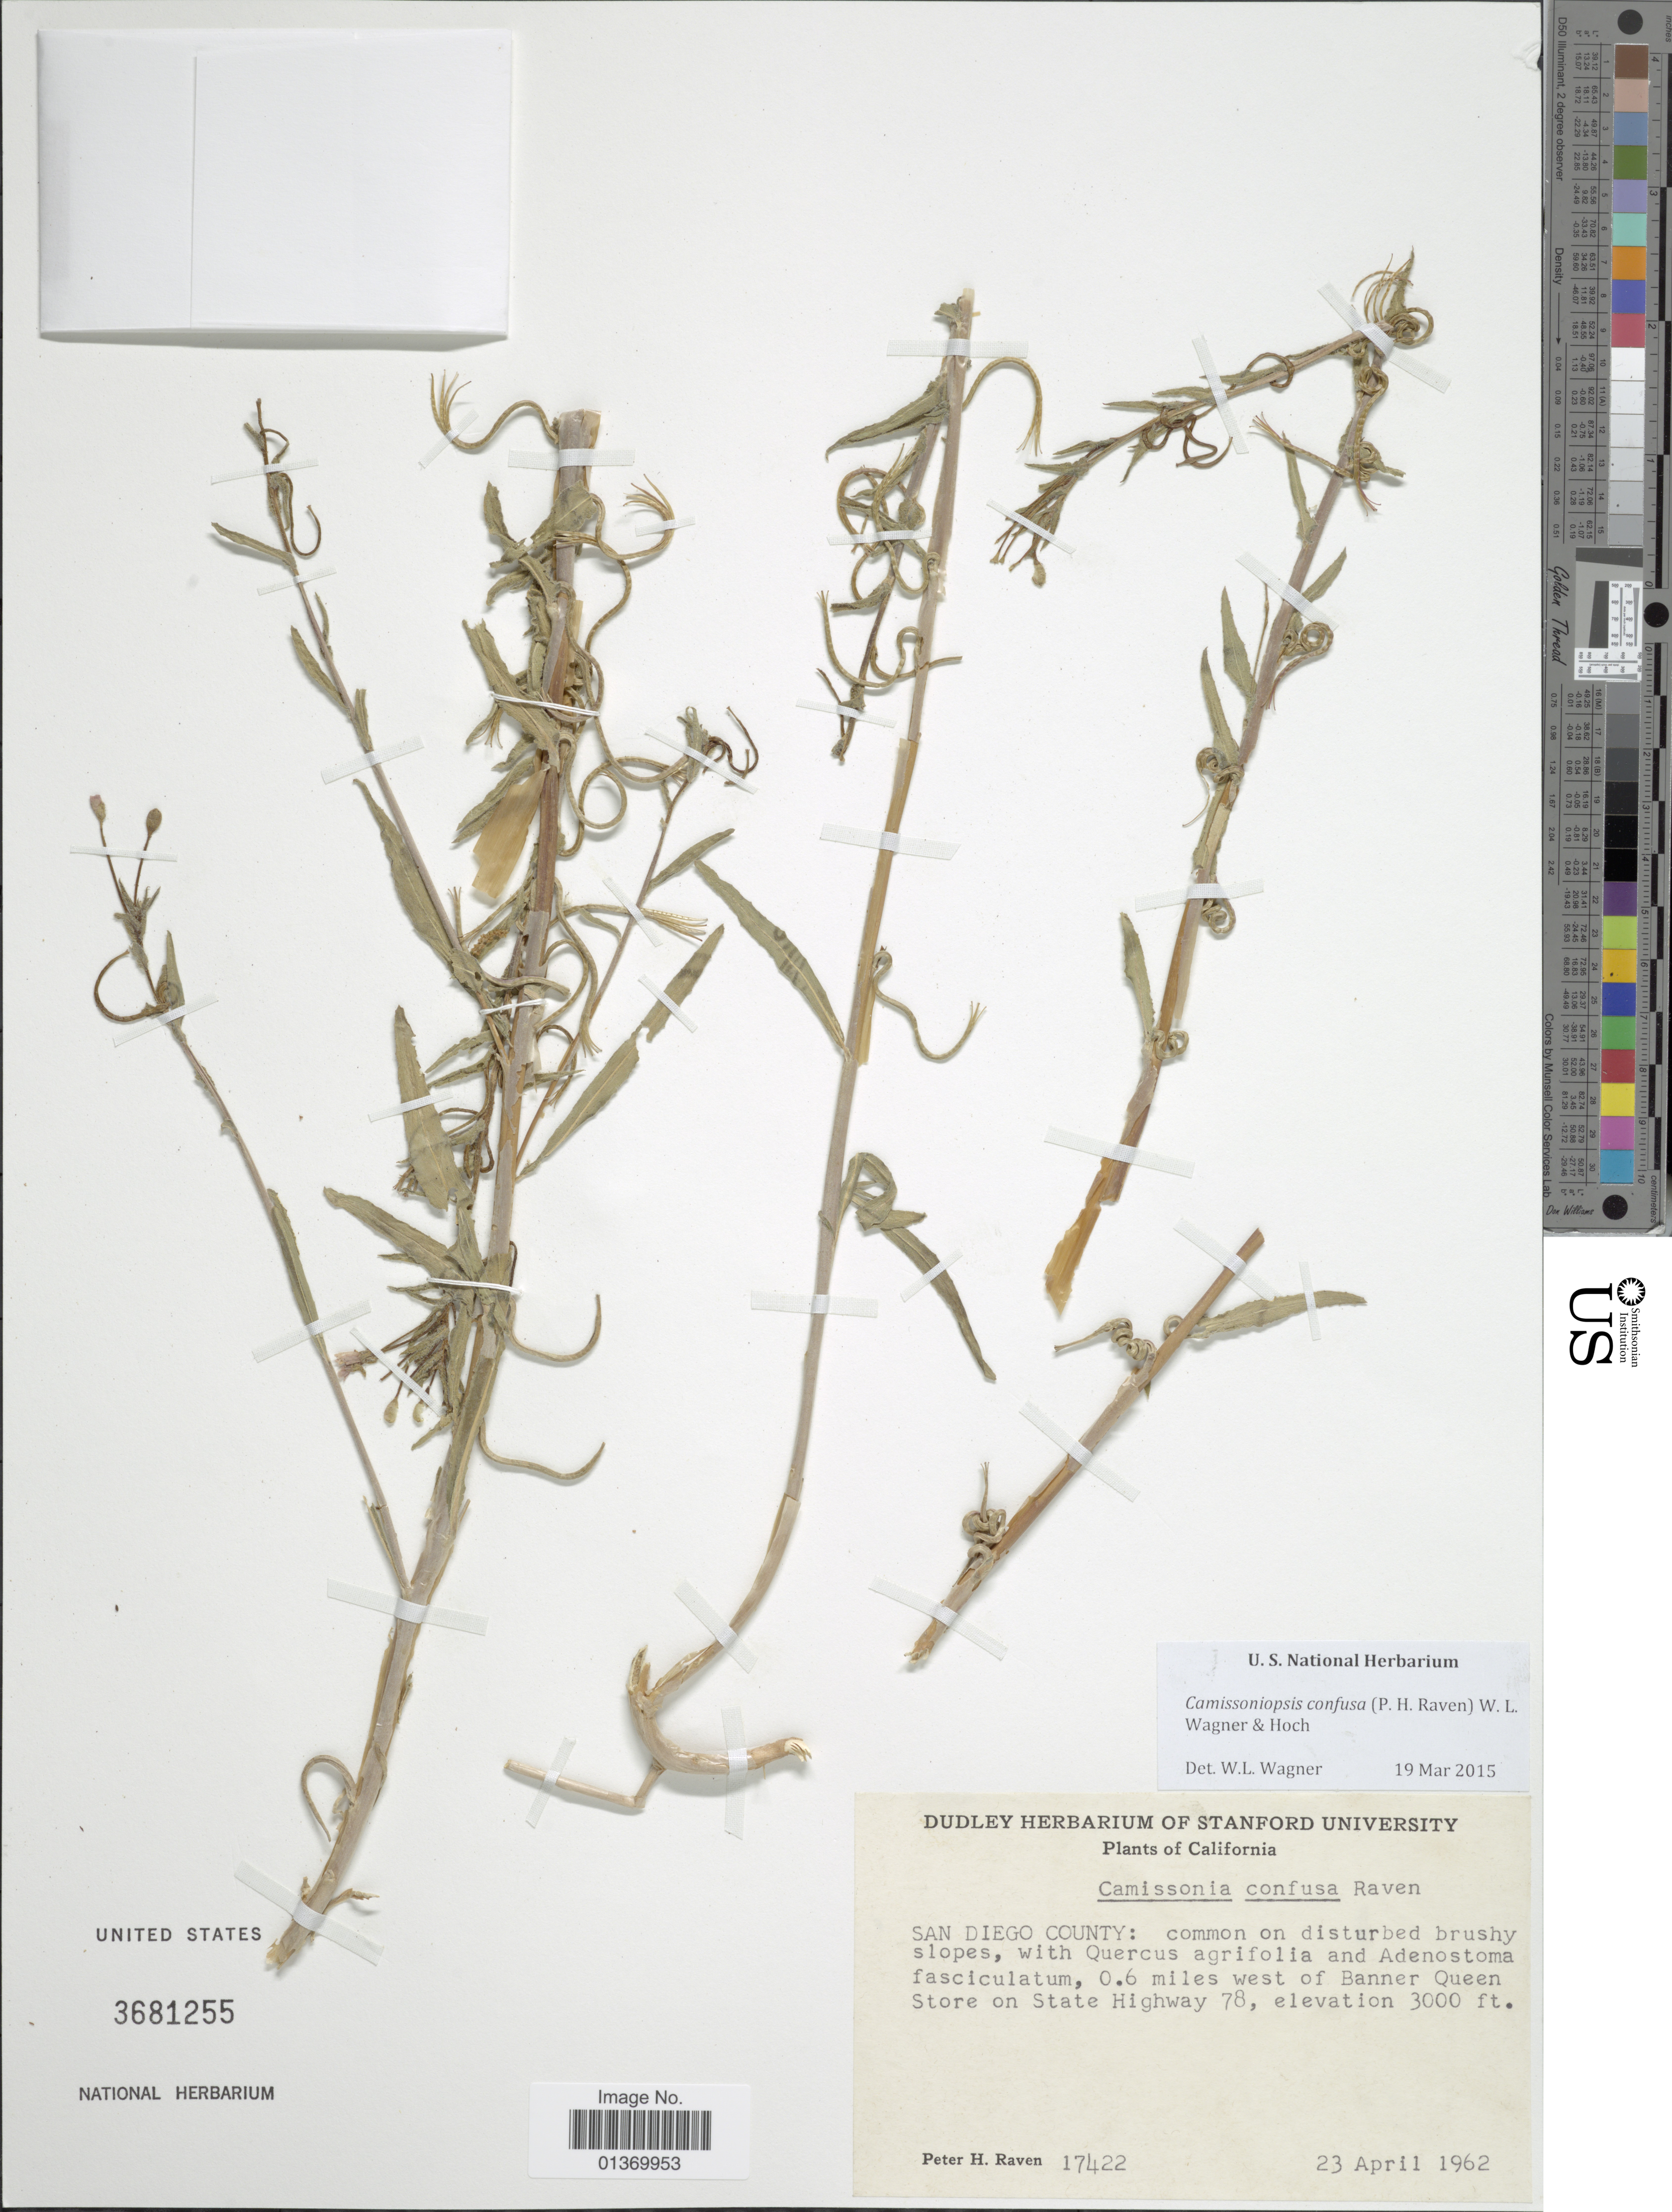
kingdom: Plantae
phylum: Tracheophyta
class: Magnoliopsida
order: Myrtales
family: Onagraceae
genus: Camissoniopsis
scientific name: Camissoniopsis confusa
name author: (P.H. Raven) W.L. Wagner & Hoch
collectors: P. H. Raven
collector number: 17422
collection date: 1962-04-23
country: United States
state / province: California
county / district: San Diego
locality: San Diego County: 0.6 miles west of Banner Queen Store on State Highway 78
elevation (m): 914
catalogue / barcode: US 3681255